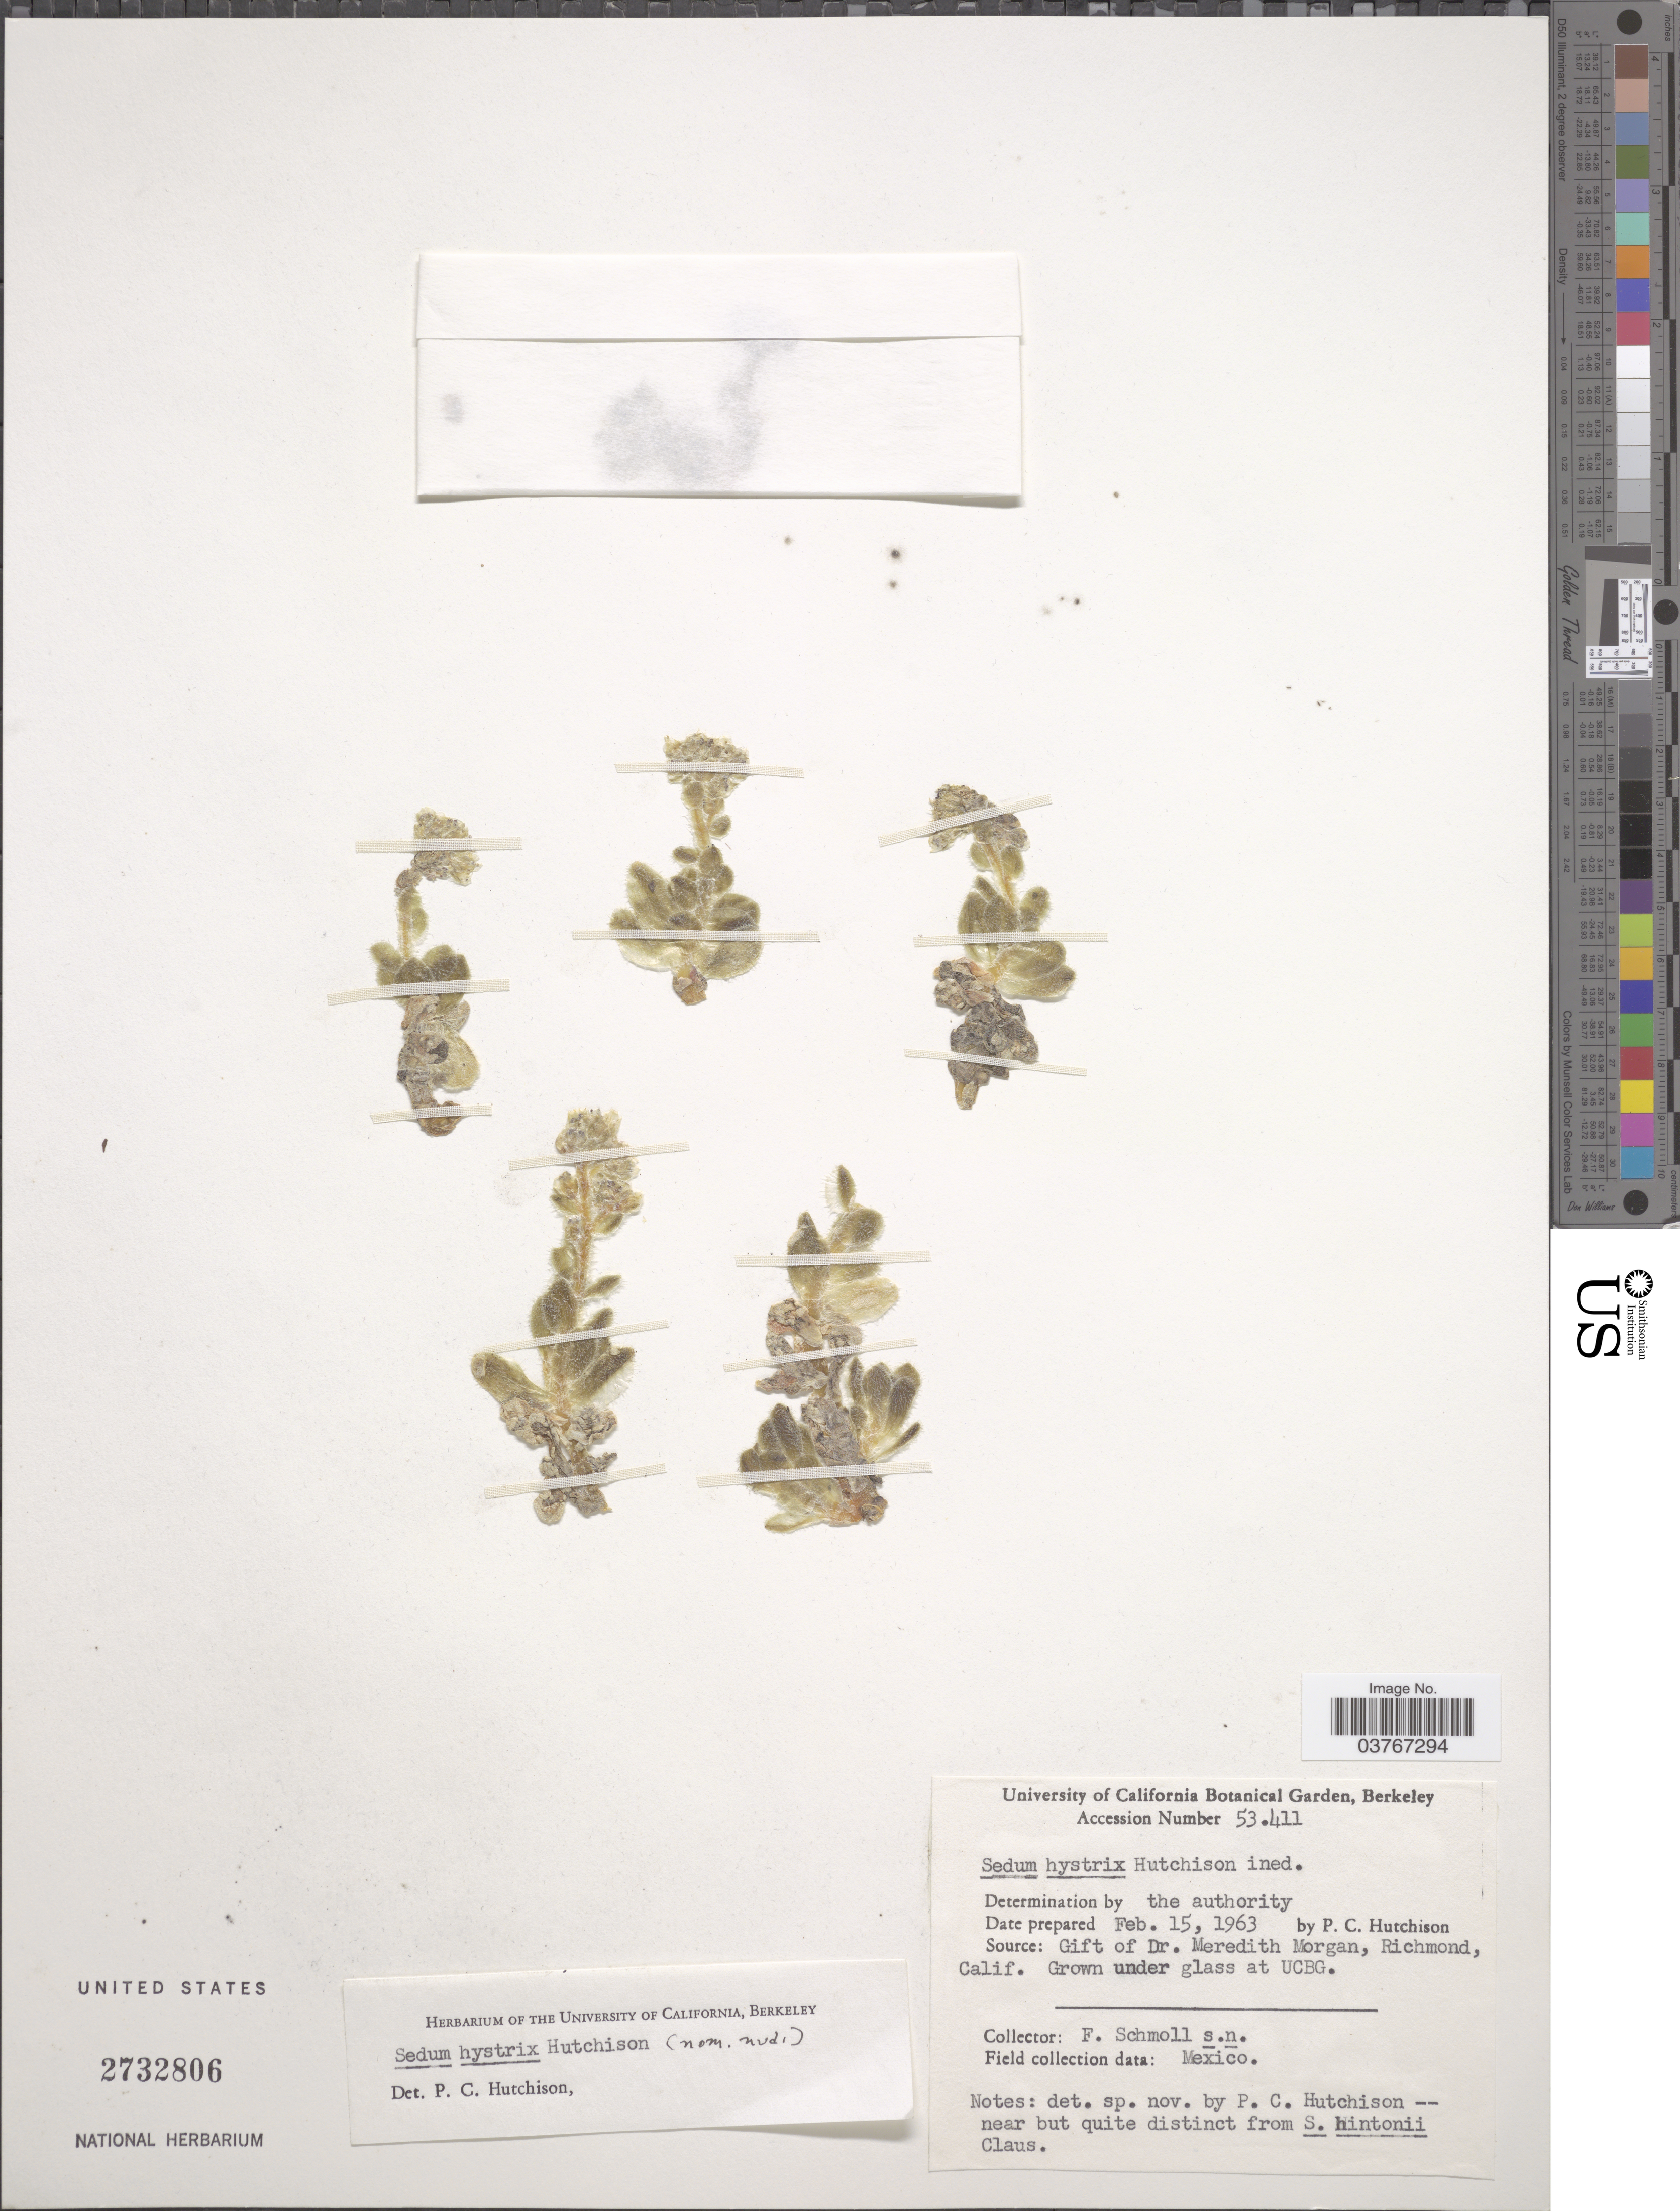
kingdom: Plantae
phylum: Tracheophyta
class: Magnoliopsida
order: Saxifragales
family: Crassulaceae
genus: Sedum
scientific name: Sedum hystrix Hutchison, ined.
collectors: P. C. Hutchison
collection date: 1963-02-15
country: United States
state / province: California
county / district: Alameda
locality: University of California Botanical Garden, Berkeley.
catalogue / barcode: US 2732806